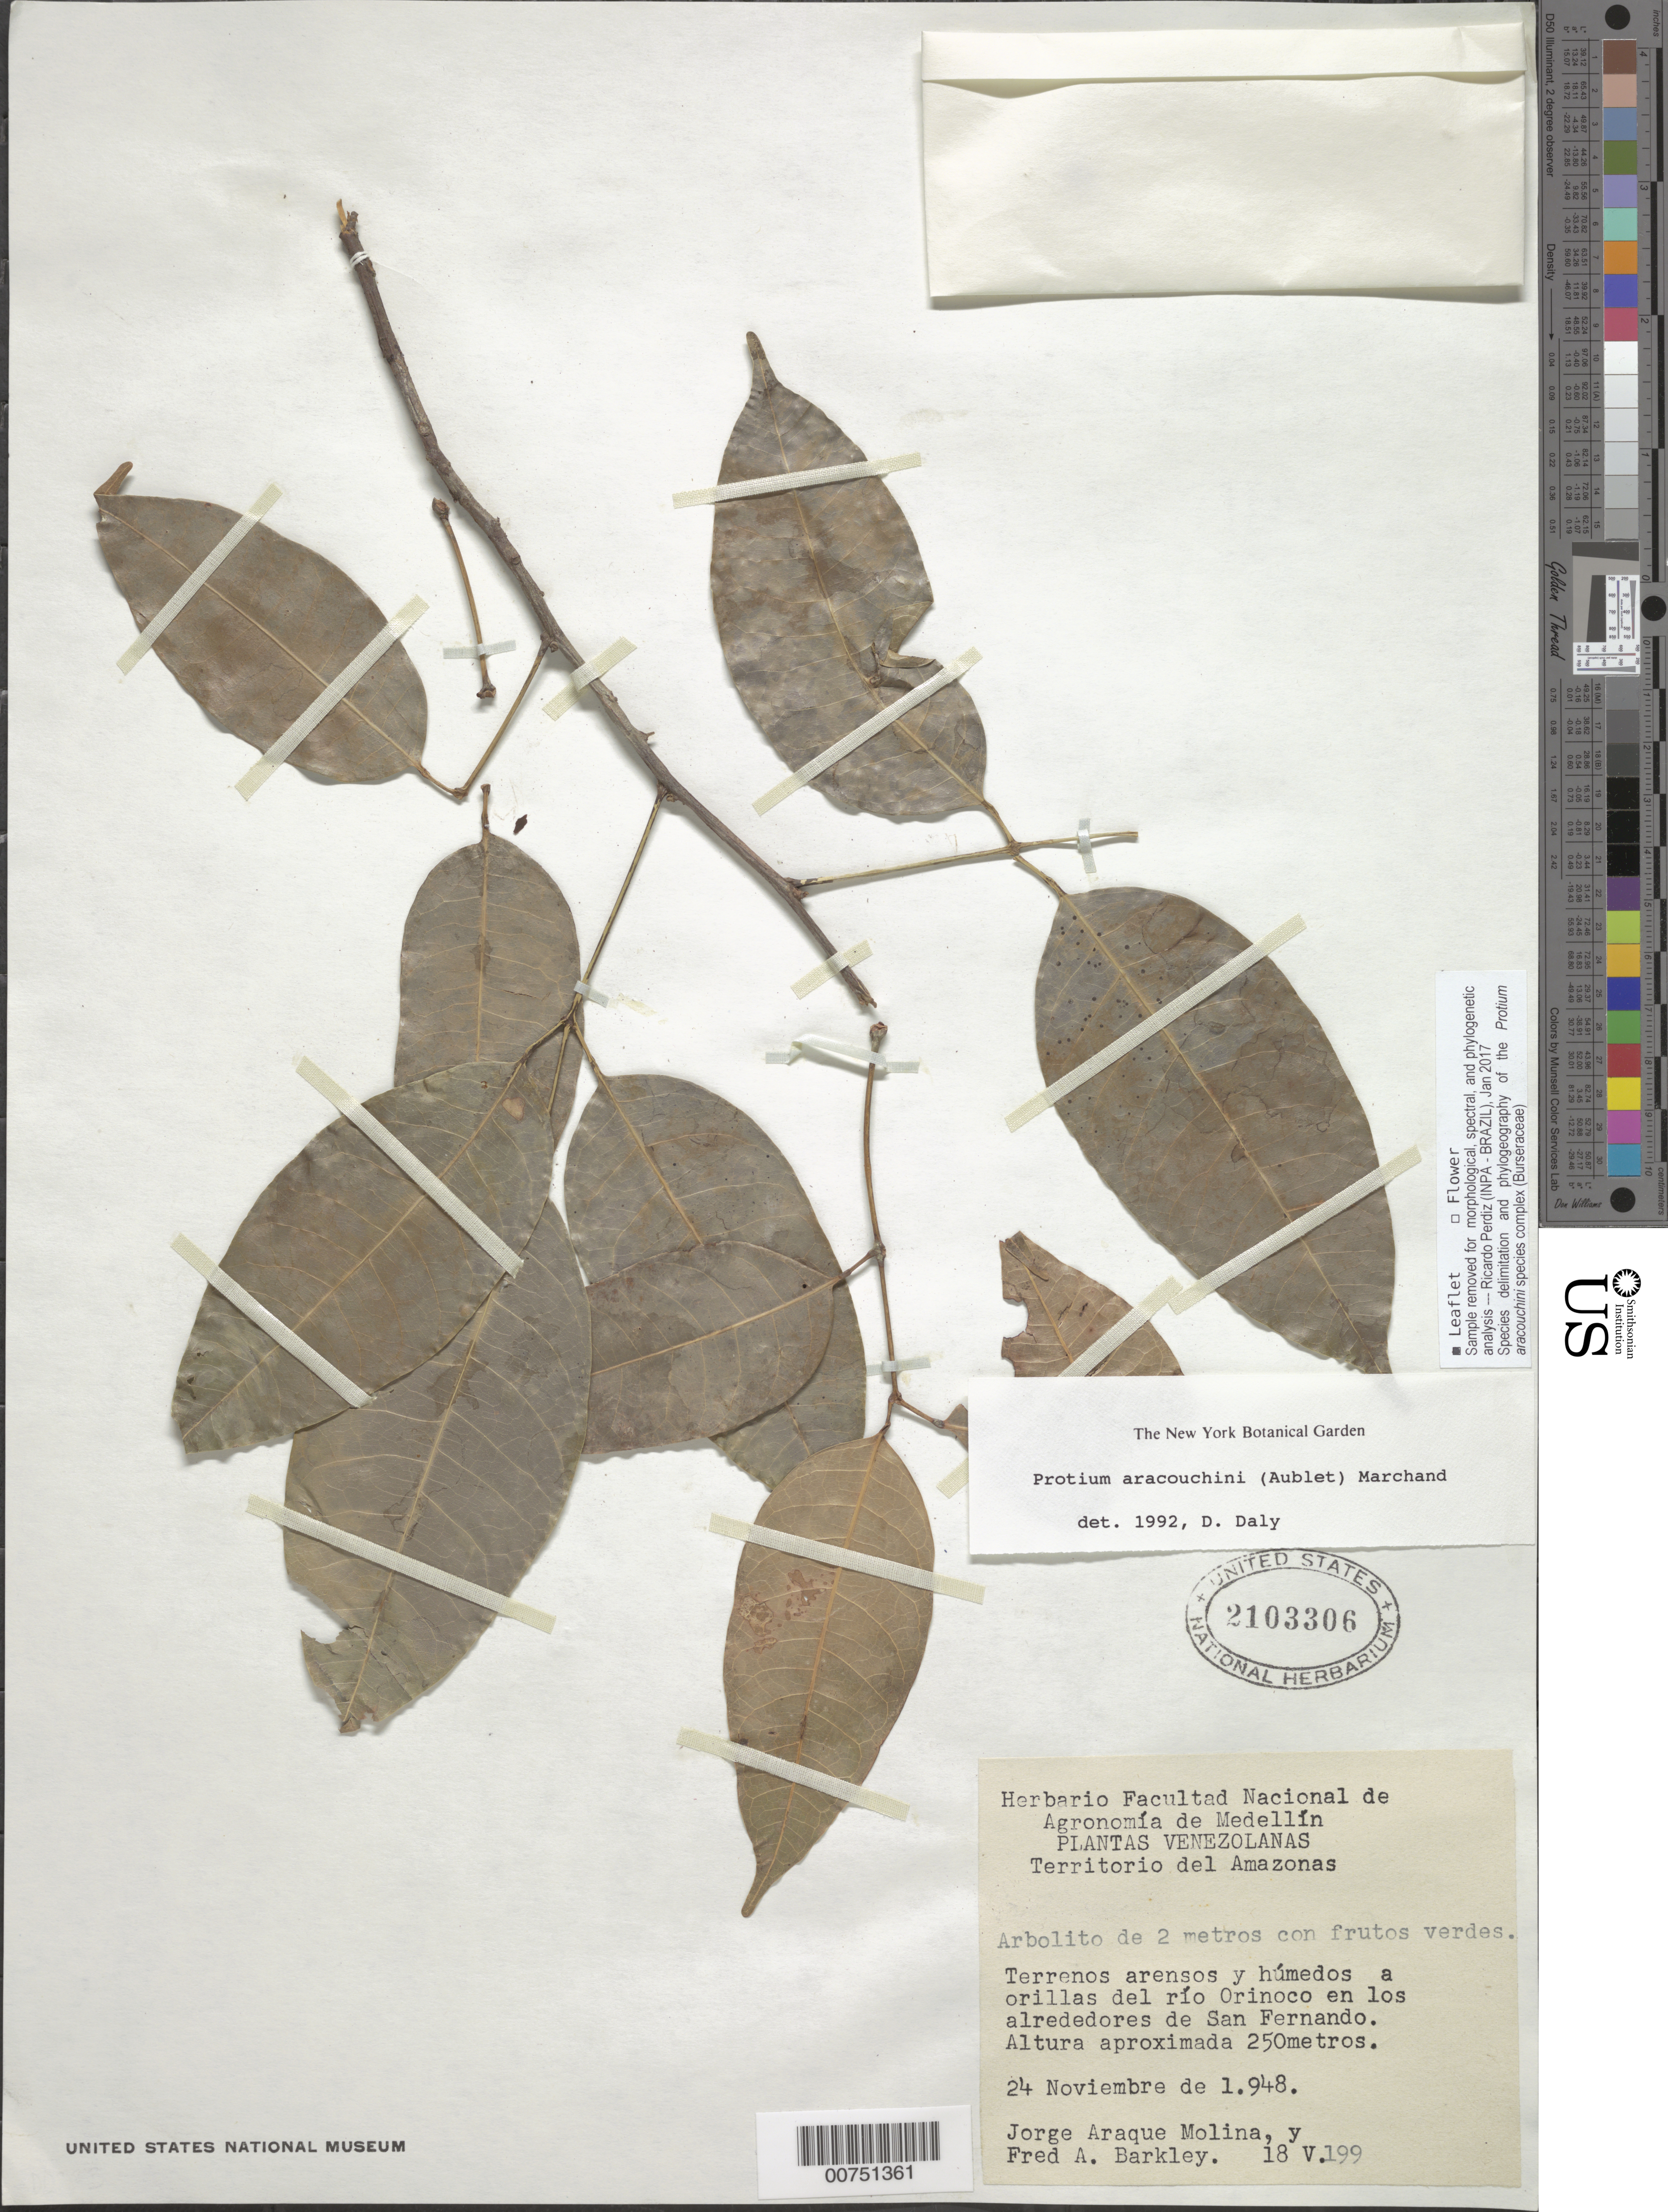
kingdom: Plantae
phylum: Tracheophyta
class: Magnoliopsida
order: Sapindales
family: Burseraceae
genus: Protium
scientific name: Protium aracouchini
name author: (Aubl.) Marchand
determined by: Daly, D. C.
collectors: J. A. Molina & F. A. Barkley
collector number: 18v 199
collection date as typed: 24-Nov-48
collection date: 1948-11-24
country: Venezuela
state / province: Amazonas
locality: Río Orinoco en los alrededores de San Fernando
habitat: Terrenos arenosos y humedos a orillas del río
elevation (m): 250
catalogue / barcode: US 2103306